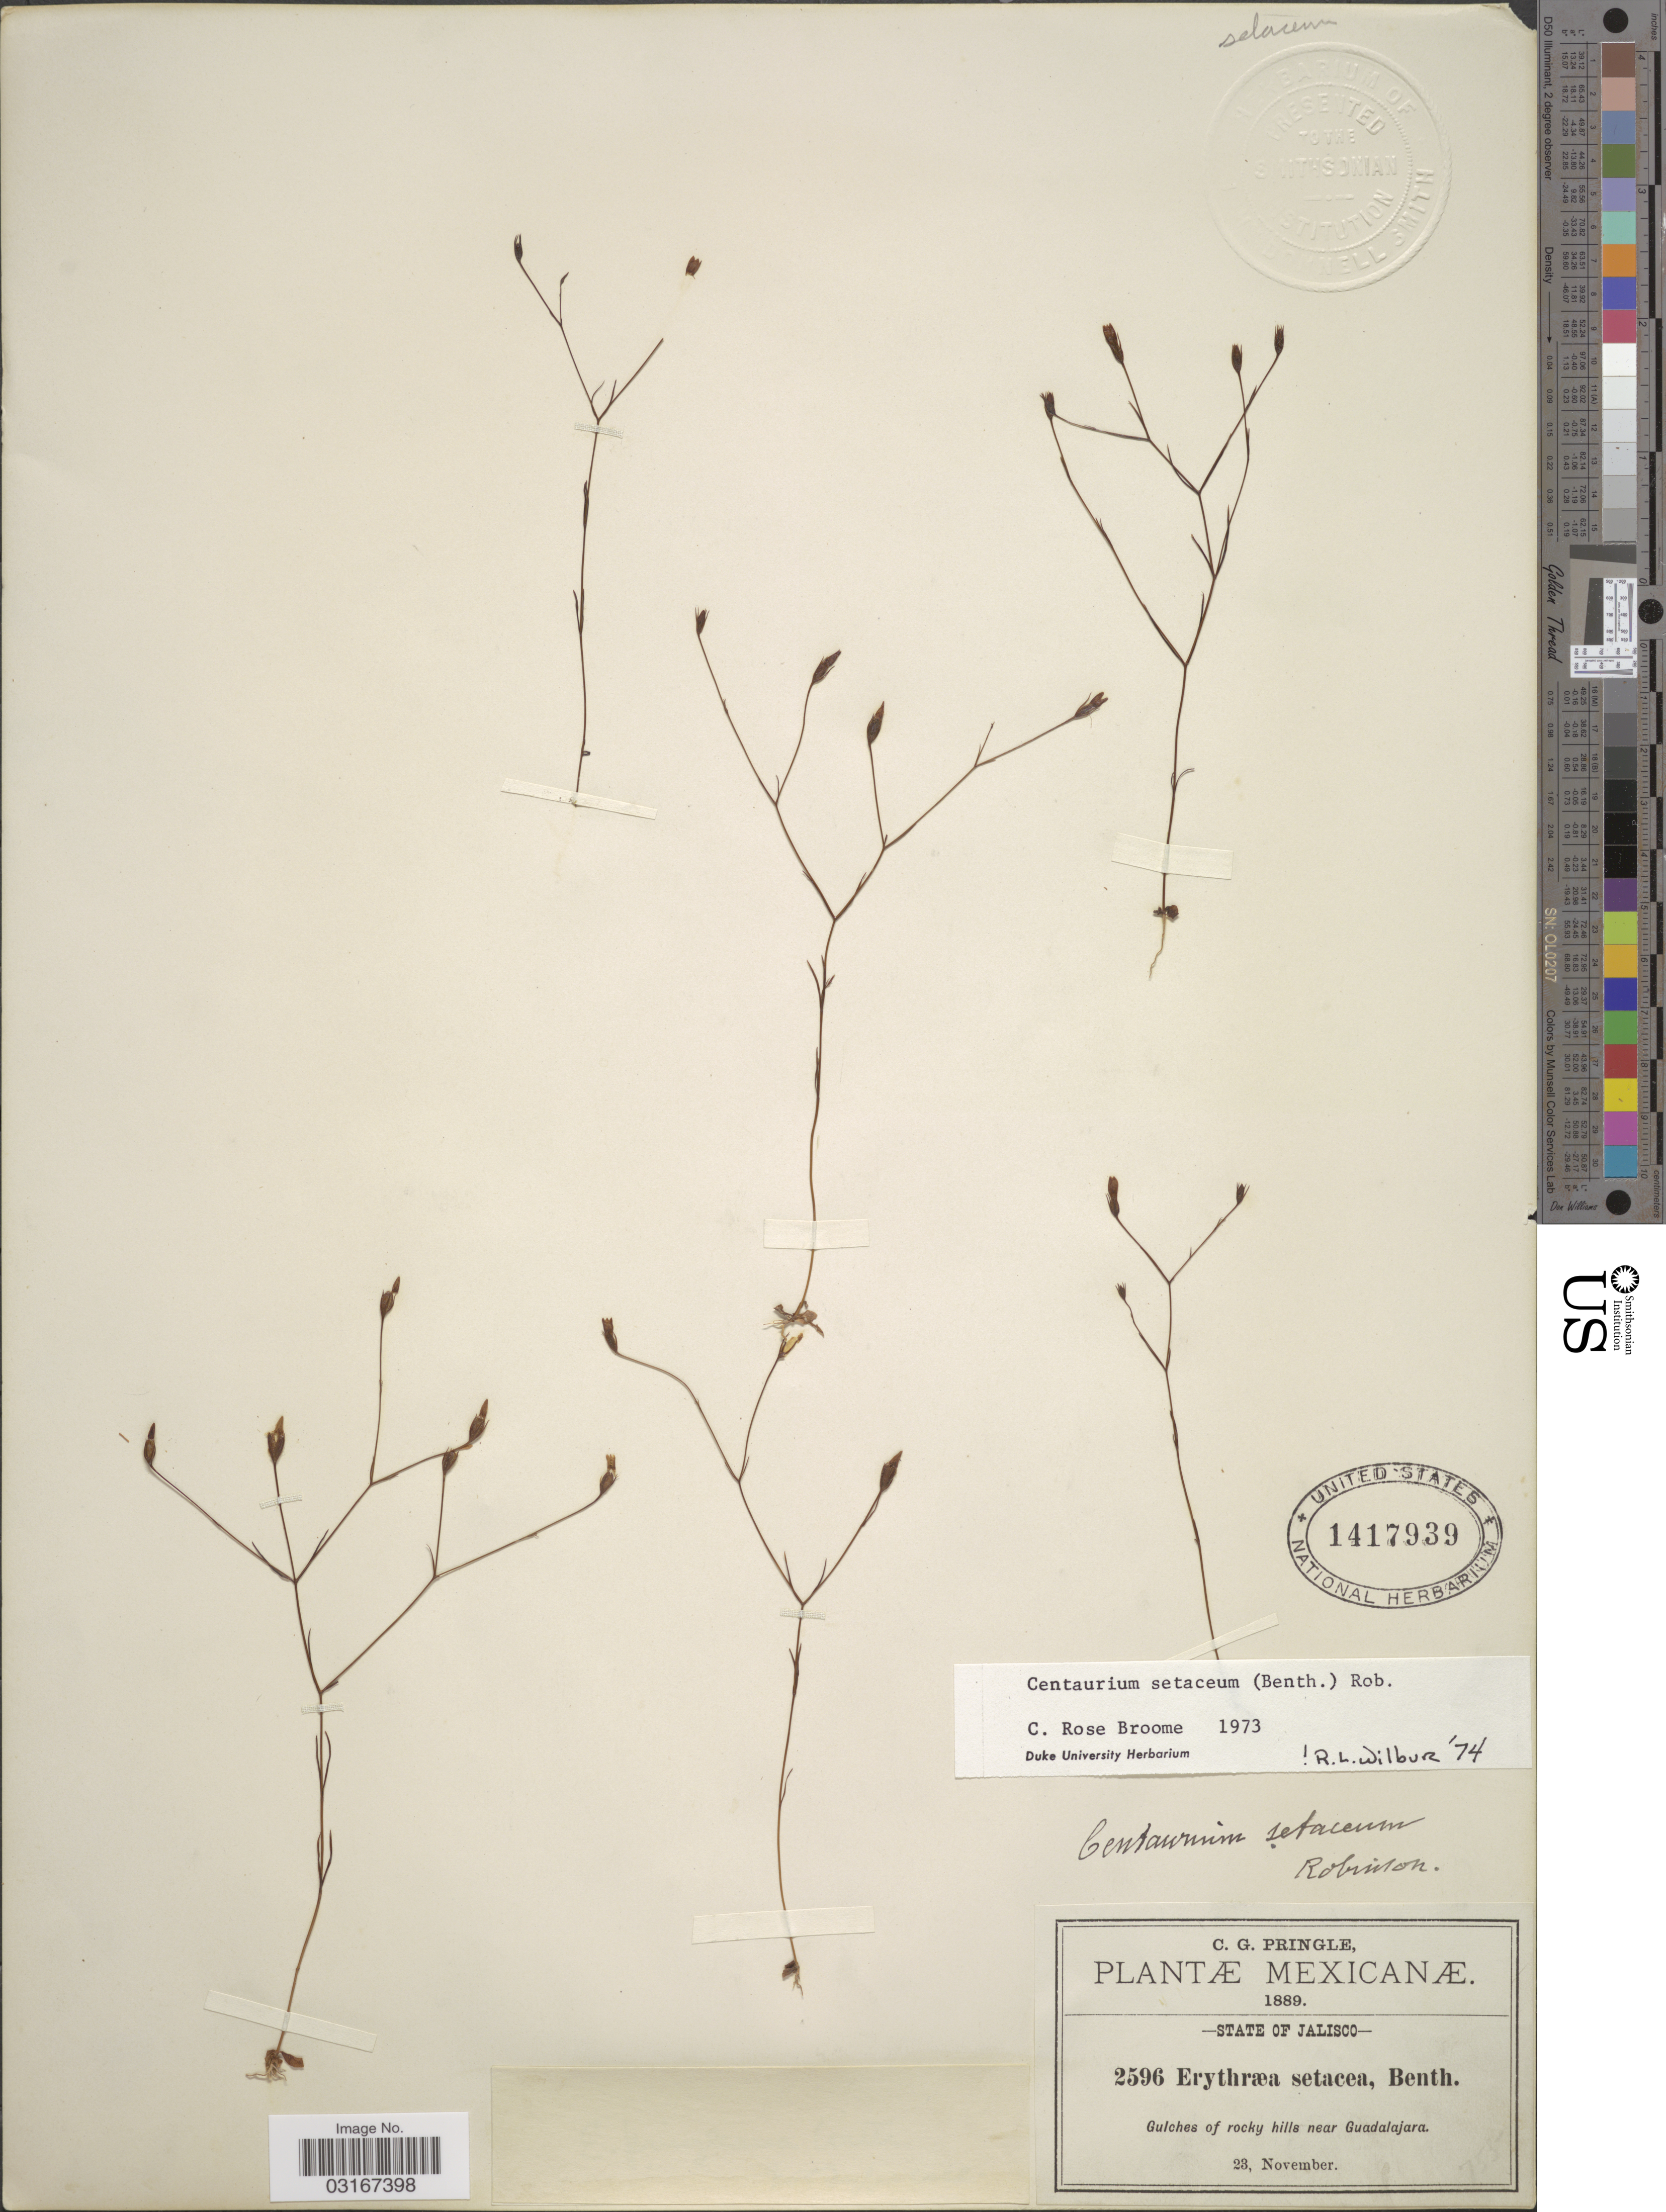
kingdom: Plantae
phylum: Tracheophyta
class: Magnoliopsida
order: Gentianales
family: Gentianaceae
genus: Centaurium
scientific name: Centaurium setaceum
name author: (Benth.) B.L. Rob.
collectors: C. G. Pringle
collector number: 2596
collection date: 1889-11-23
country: Mexico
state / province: Jalisco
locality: Gulches of rocky hills near Guadalajara.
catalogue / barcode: US 1417939